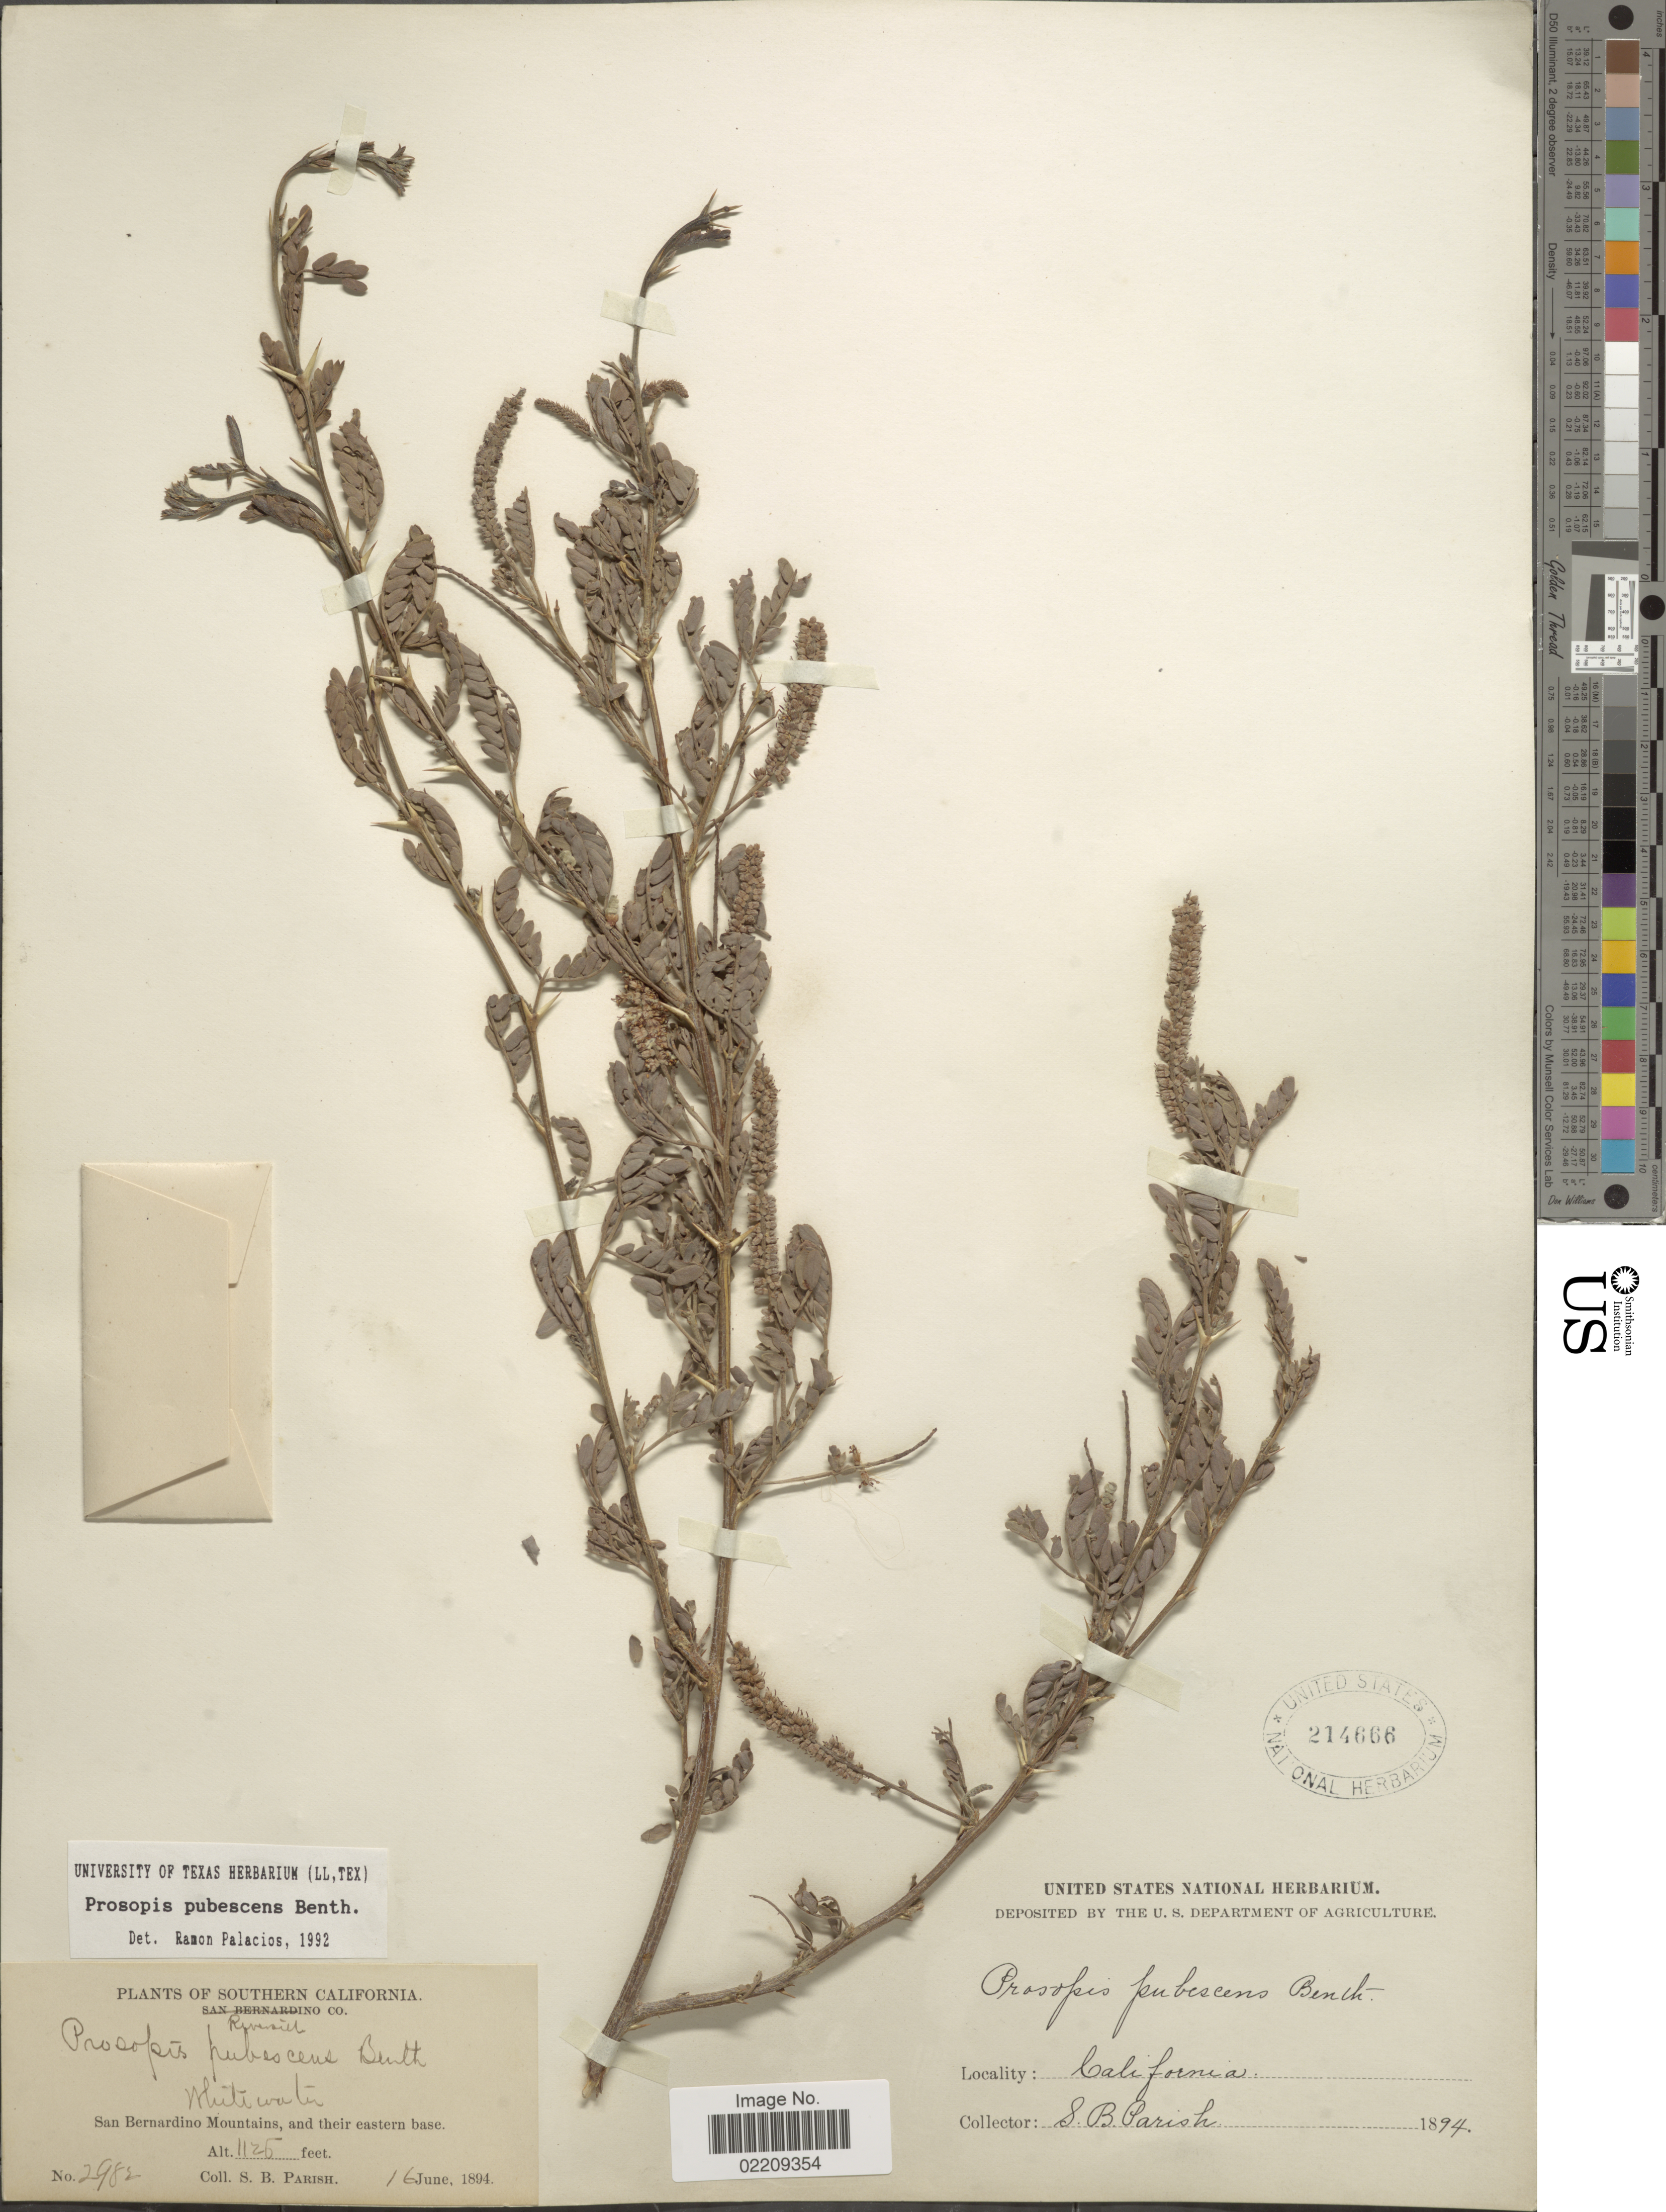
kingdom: Plantae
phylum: Tracheophyta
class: Magnoliopsida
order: Fabales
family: Fabaceae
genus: Strombocarpa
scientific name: Strombocarpa pubescens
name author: (Benth.) A. Gray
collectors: S. B. Parish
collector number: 2982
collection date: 1894-06-16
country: United States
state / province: California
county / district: Riverside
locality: Whitewater. Southern California, Riverside Co.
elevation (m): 343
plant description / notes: Corrected "White water, Southern California, Riversill Co." to "Whitewater. Southern California, Riverside Co." Filled county field.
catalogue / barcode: US 214666